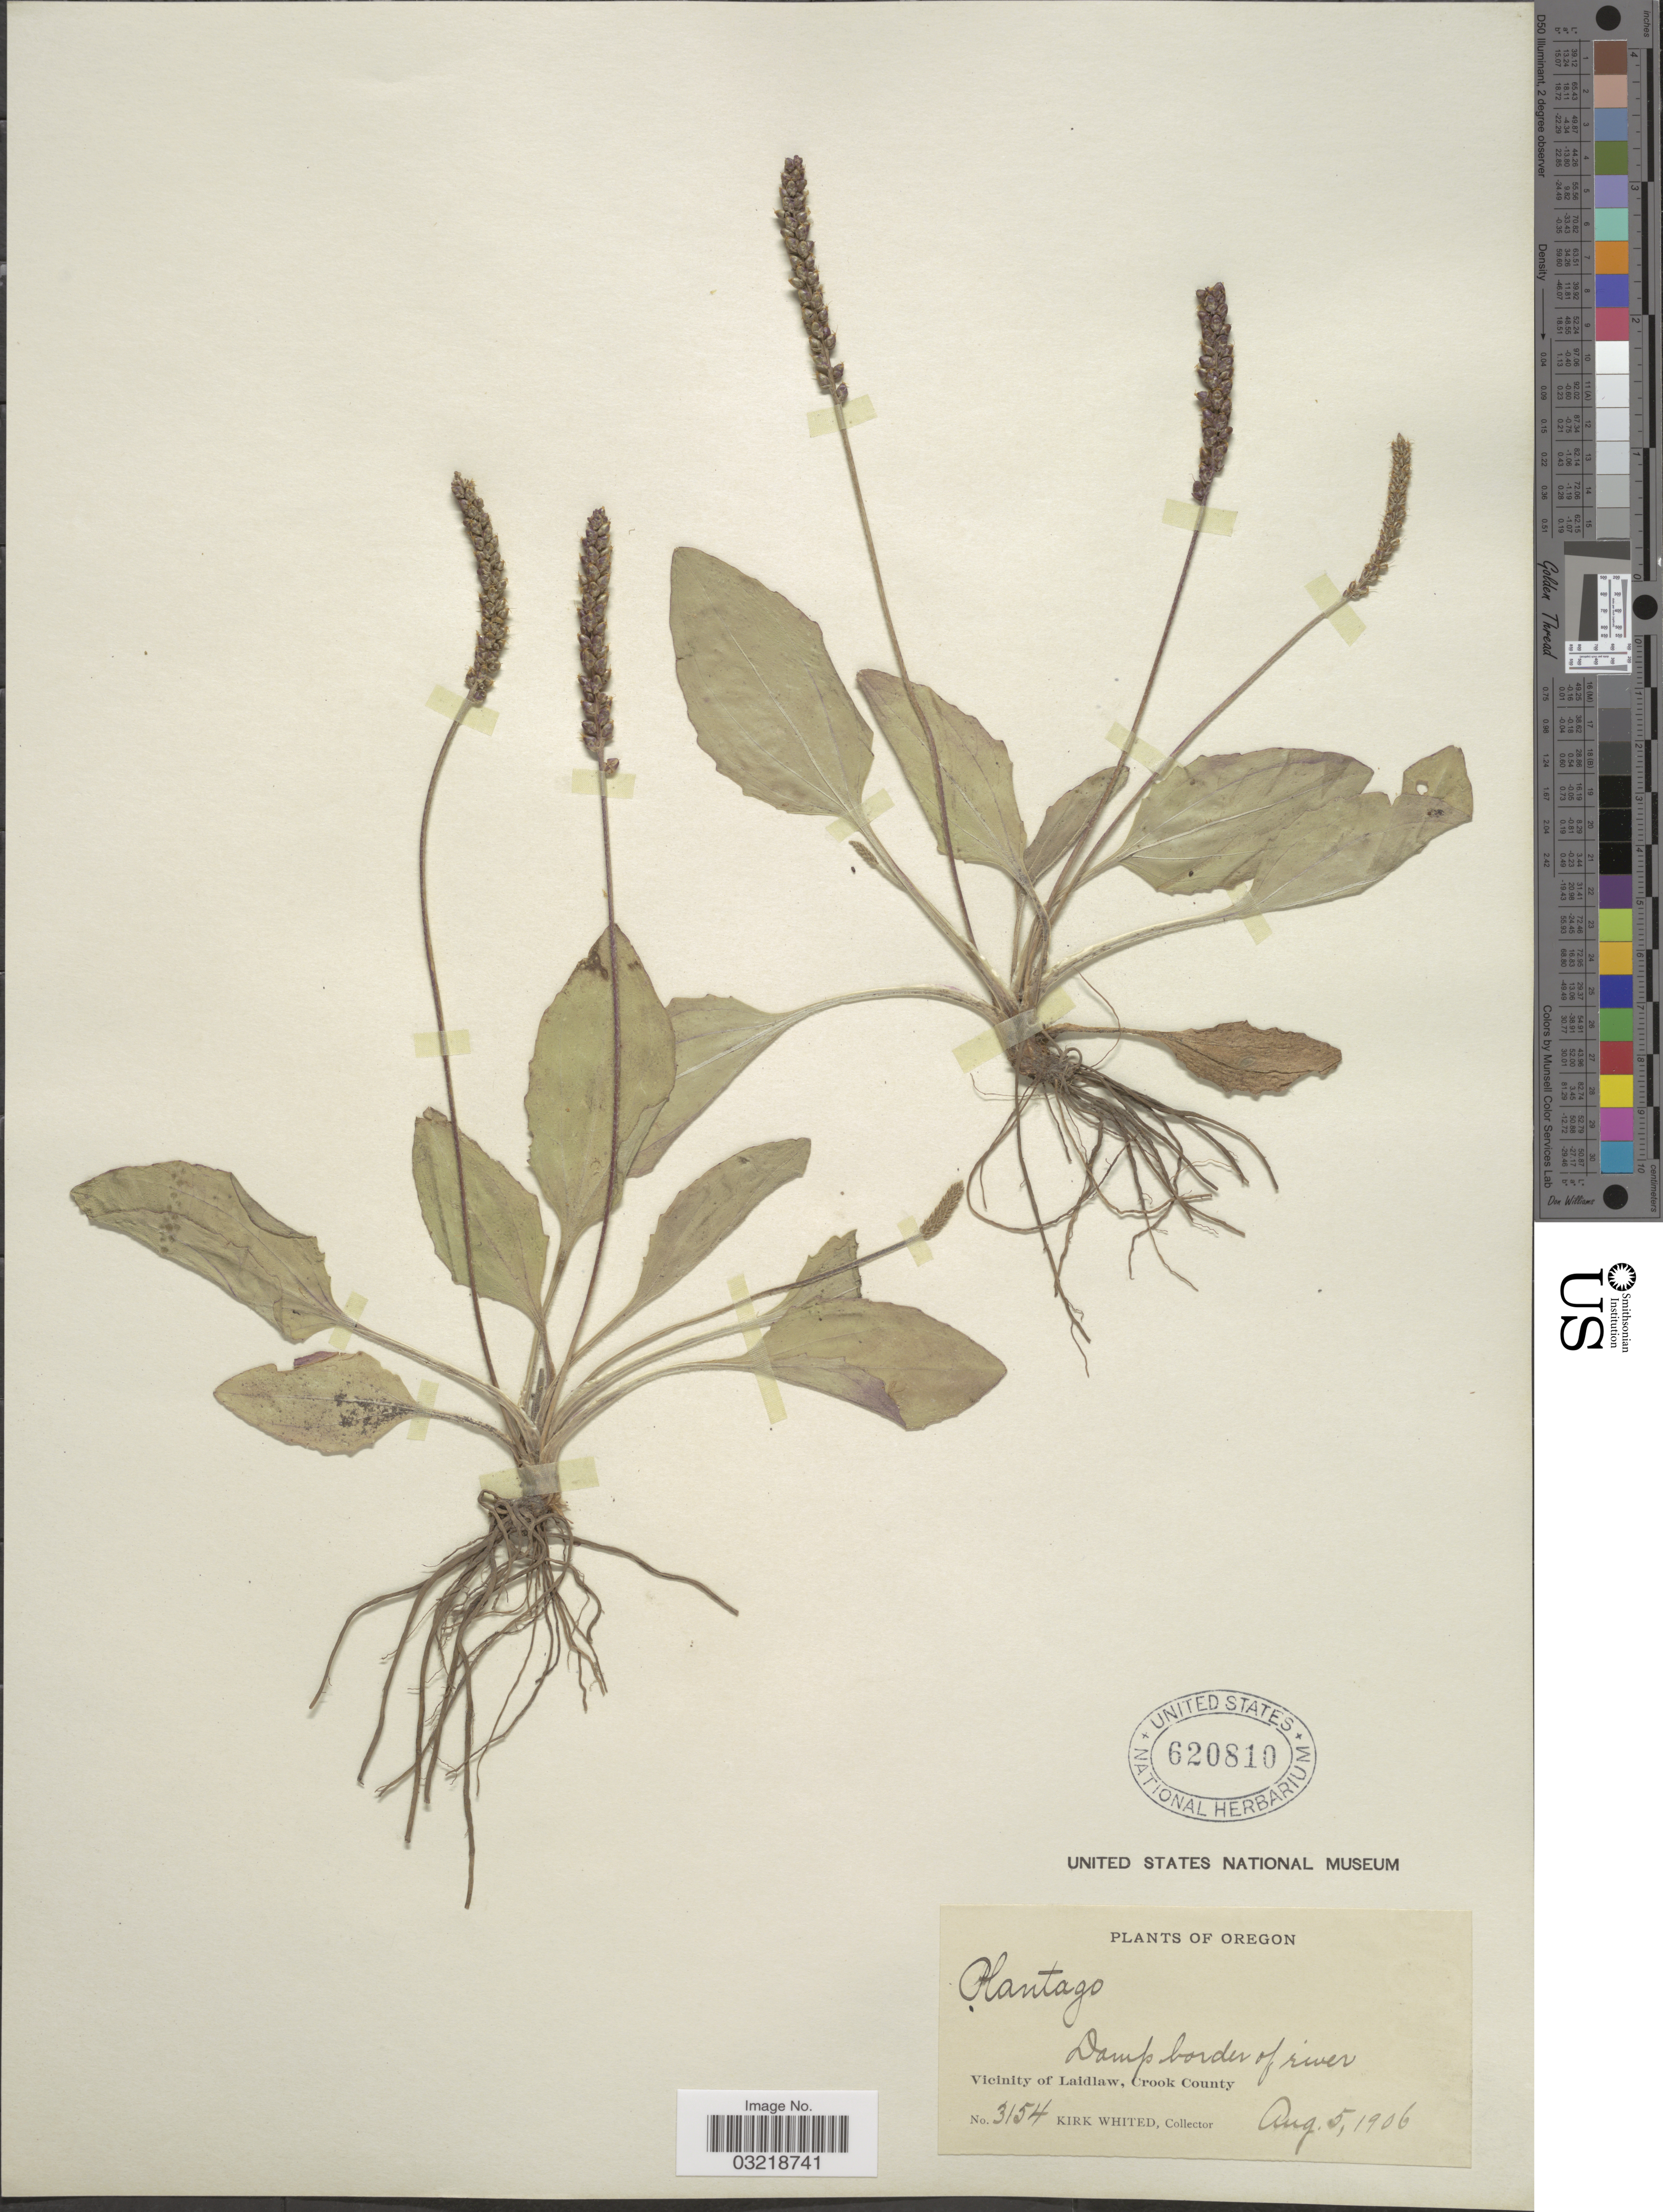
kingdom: Plantae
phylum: Tracheophyta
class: Magnoliopsida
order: Lamiales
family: Plantaginaceae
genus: Plantago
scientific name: Plantago major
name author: L.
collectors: K. Whited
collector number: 3154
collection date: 1906-08-05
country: United States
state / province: Oregon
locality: Damp border of river. Vicinity of Laidlaw, Crook County.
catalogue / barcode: US 620810